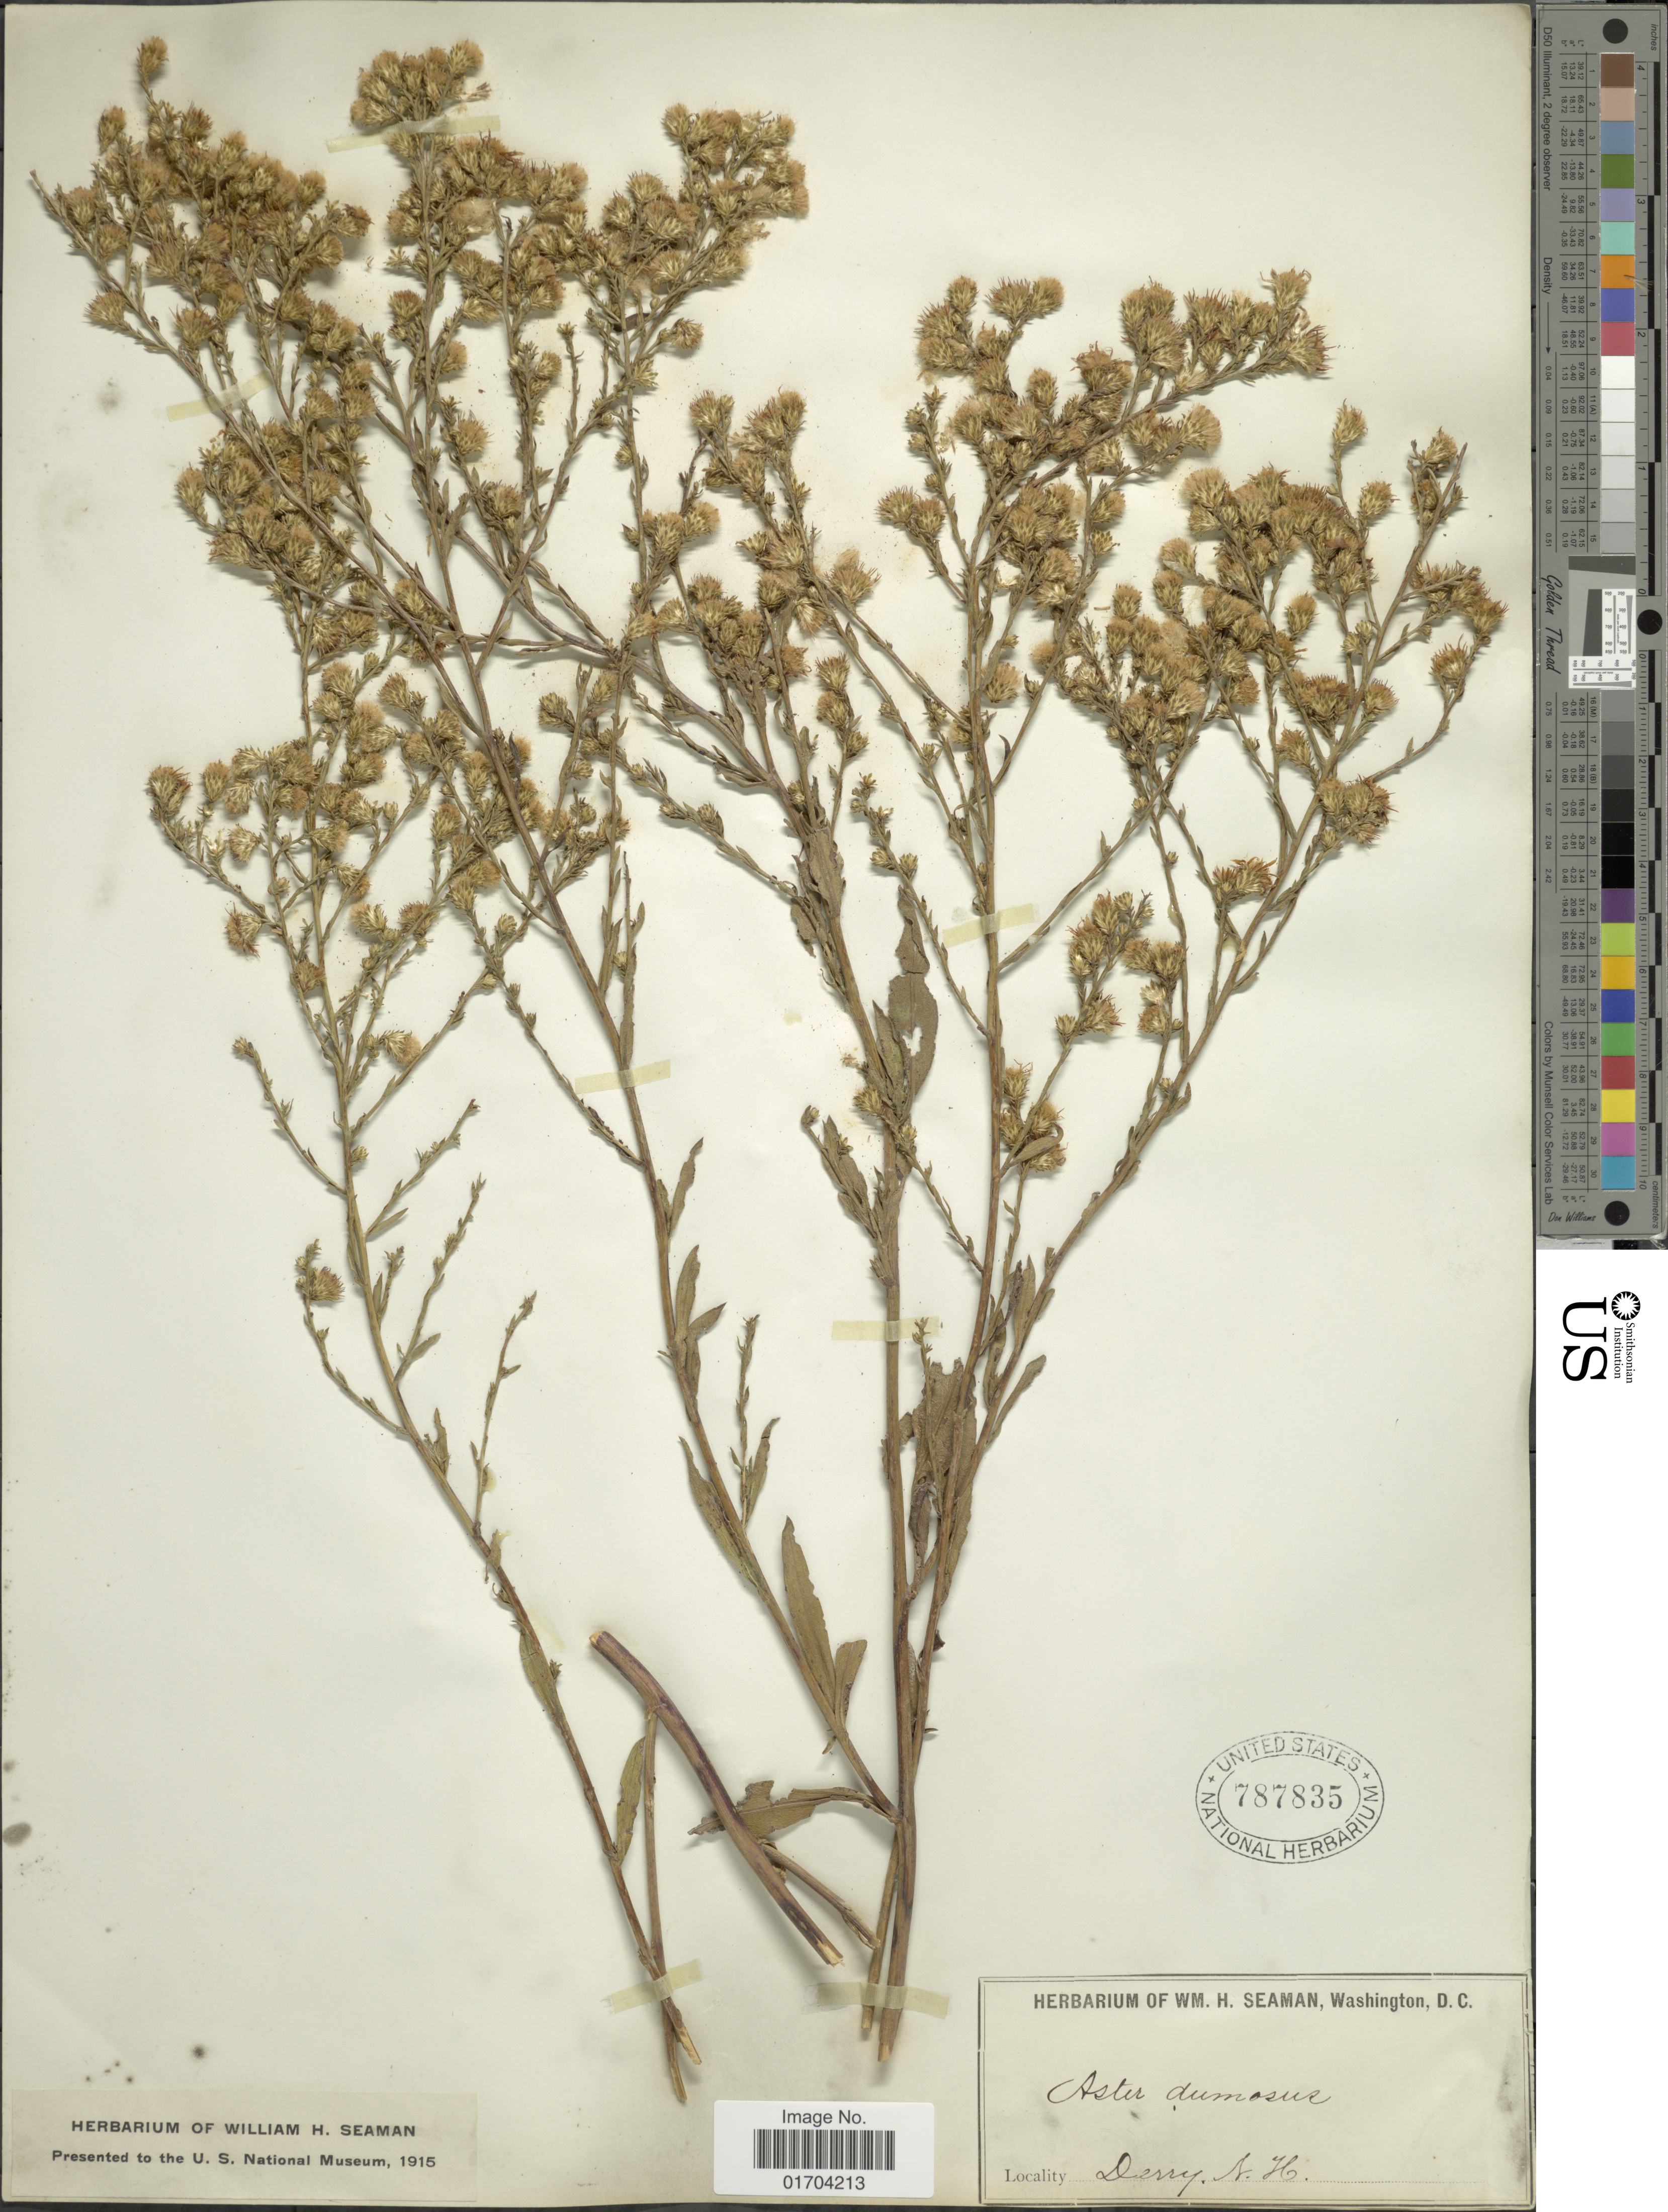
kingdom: Plantae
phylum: Tracheophyta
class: Magnoliopsida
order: Asterales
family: Asteraceae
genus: Symphyotrichum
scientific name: Symphyotrichum sp.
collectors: ex herb. Seaman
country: United States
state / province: New Hampshire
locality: Derry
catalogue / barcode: US 787835